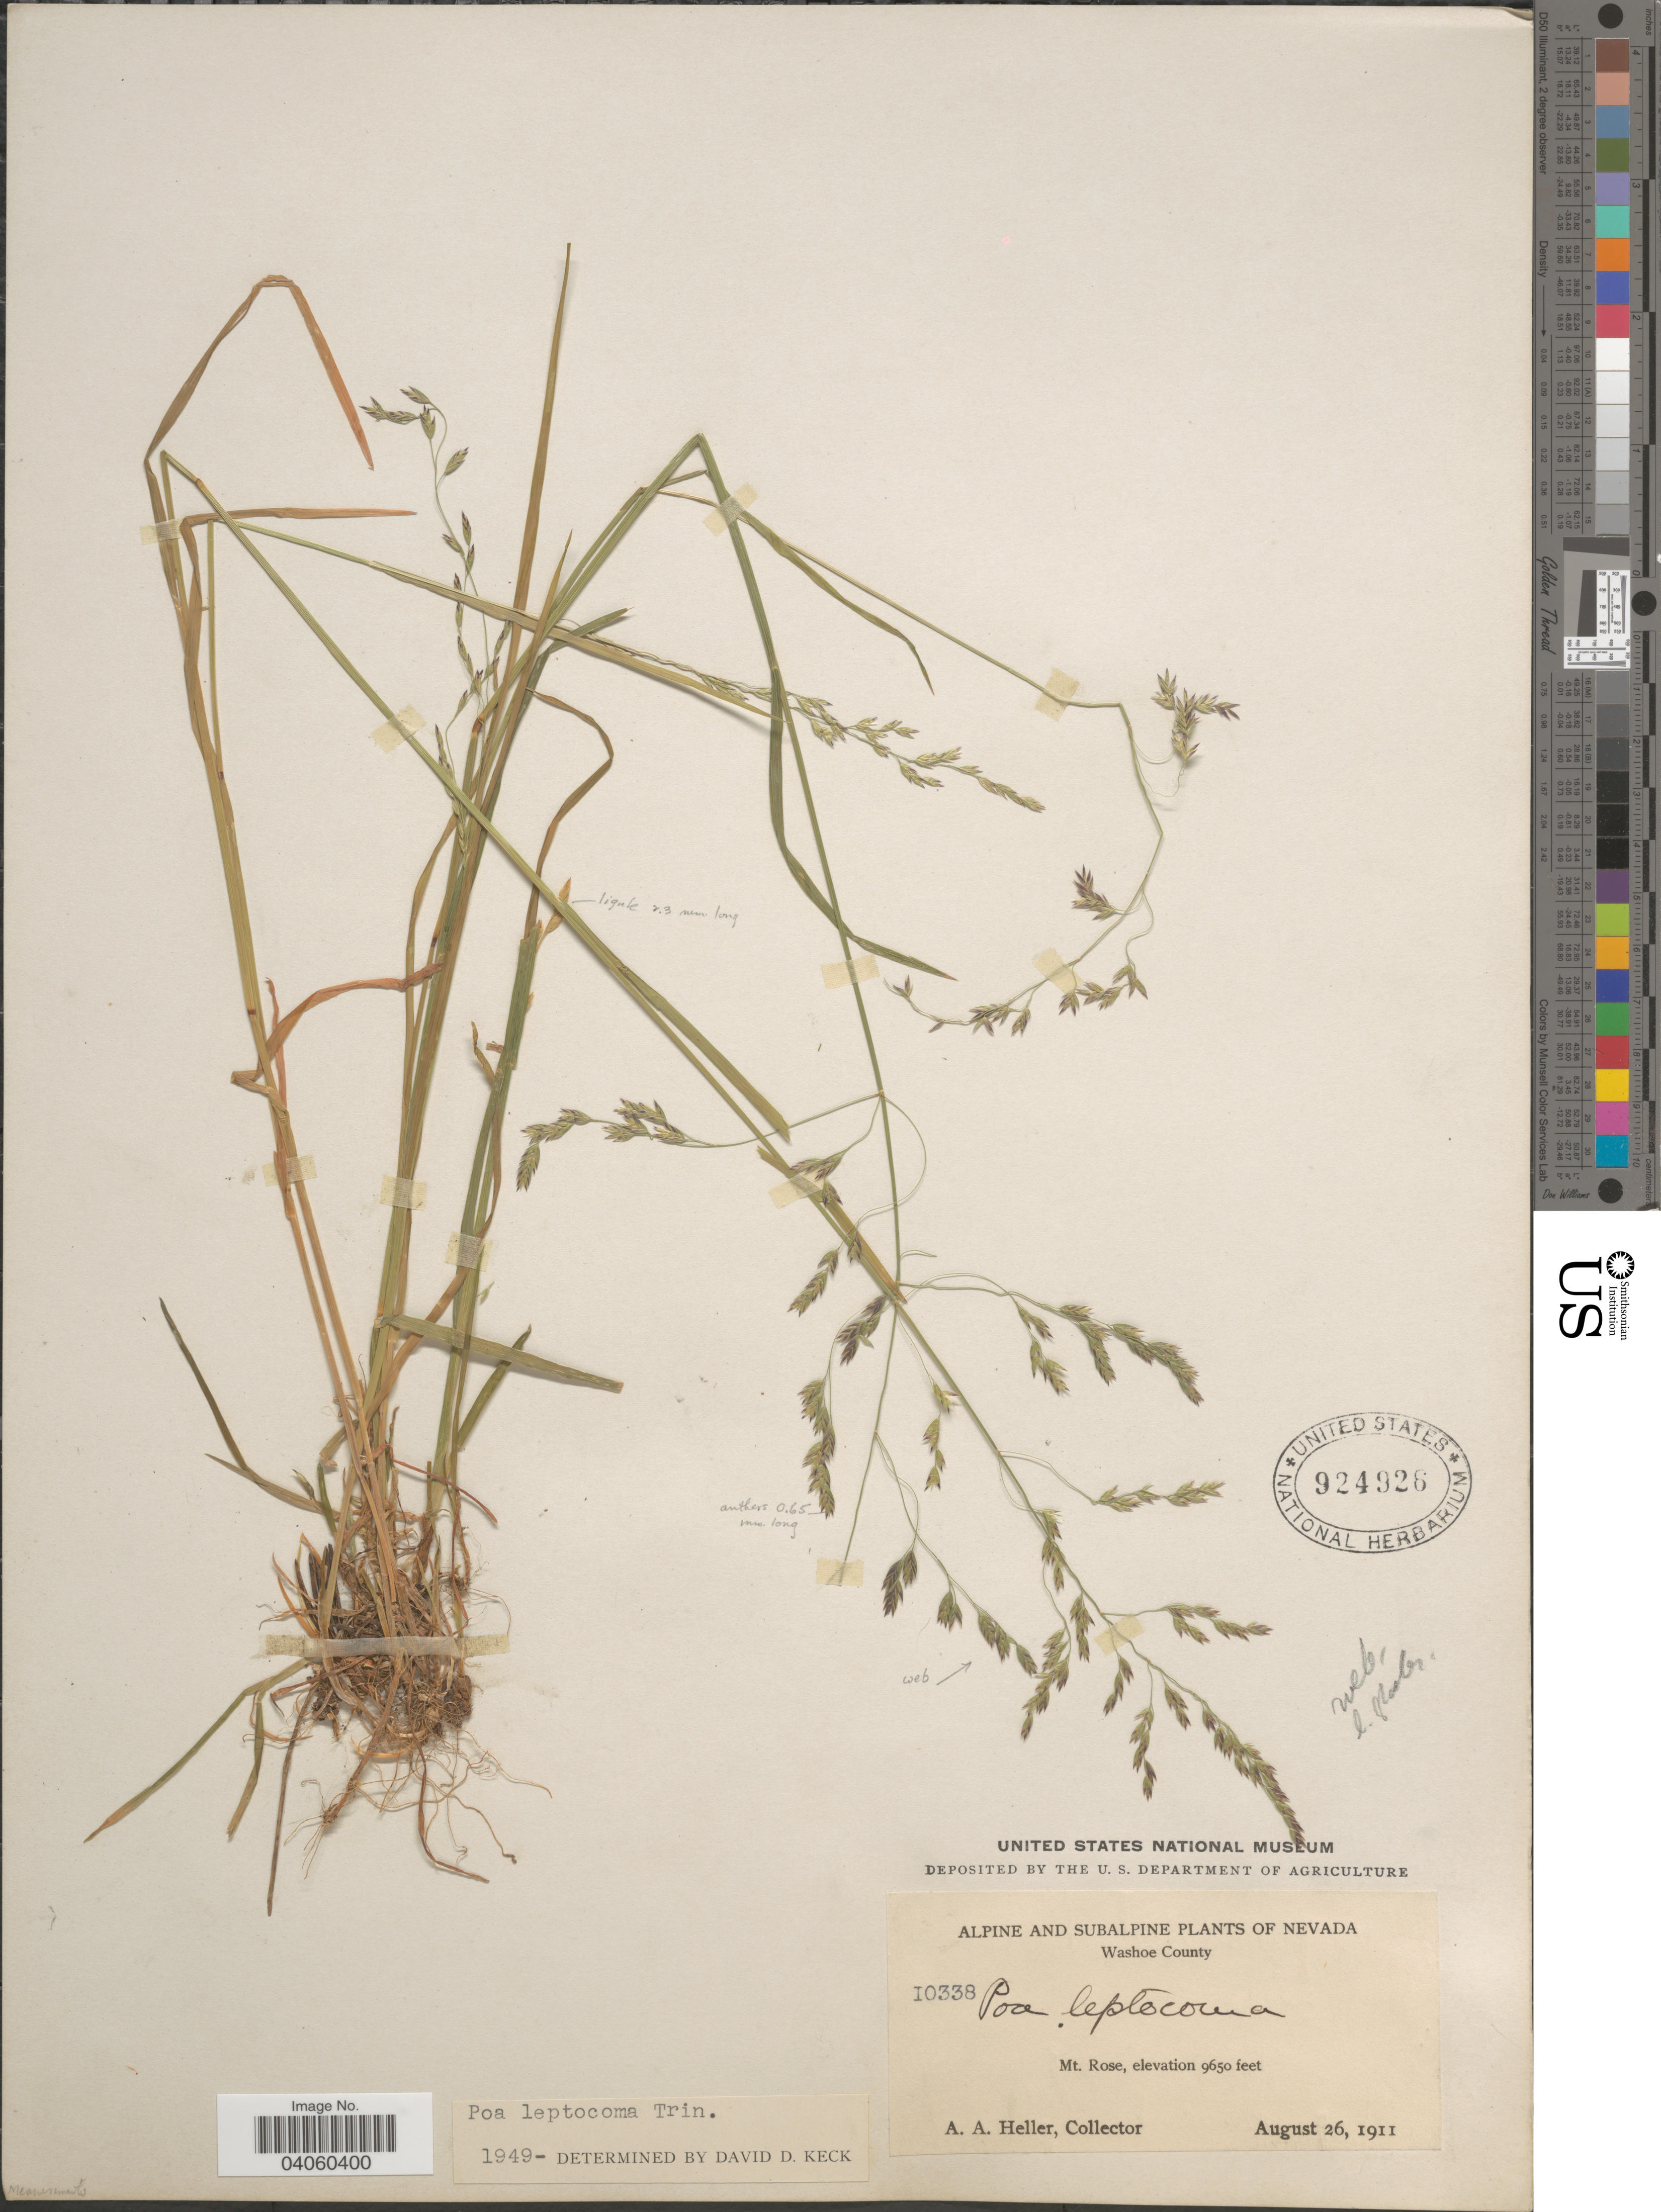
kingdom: Plantae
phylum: Tracheophyta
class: Liliopsida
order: Poales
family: Poaceae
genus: Poa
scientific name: Poa leptocoma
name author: Trin.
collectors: A. A. Heller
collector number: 10338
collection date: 1911-08-26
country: United States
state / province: Nevada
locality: Washoe County. Mt. Rose.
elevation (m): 2941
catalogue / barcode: US 924926